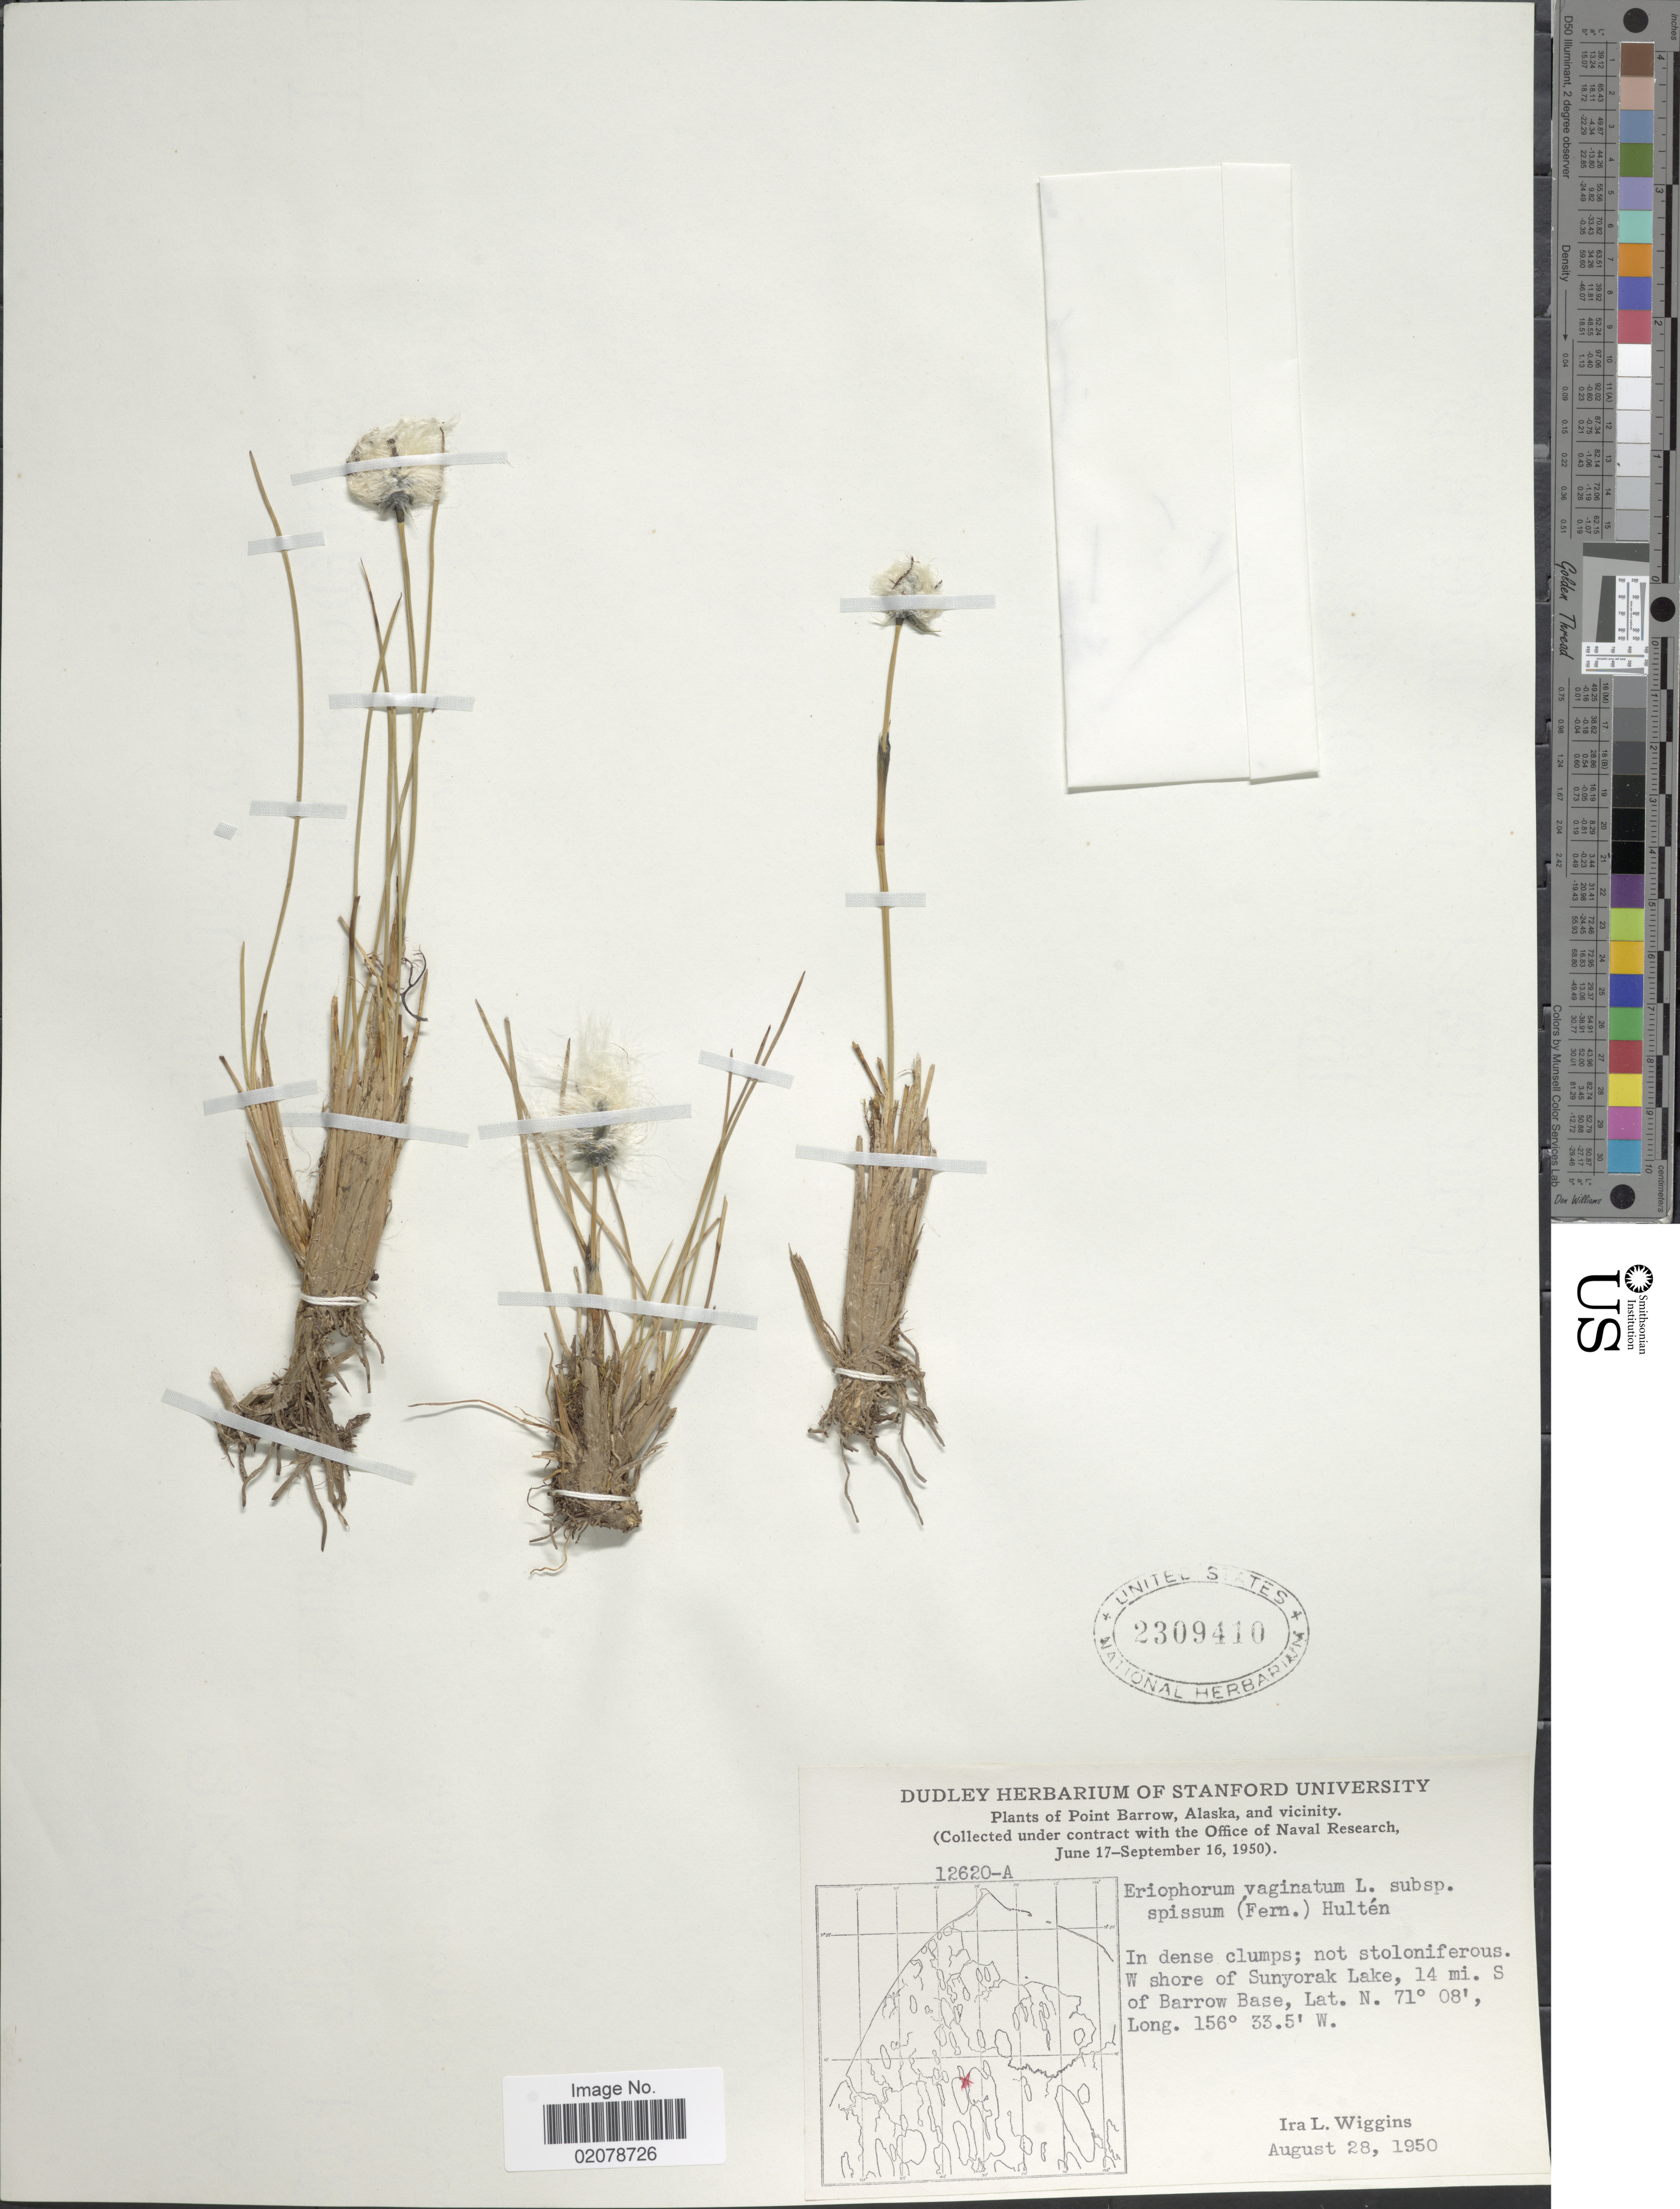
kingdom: Plantae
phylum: Tracheophyta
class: Liliopsida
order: Poales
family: Cyperaceae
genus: Eriophorum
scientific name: Eriophorum vaginatum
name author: L.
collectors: I. L. Wiggins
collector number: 12620-A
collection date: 1950-08-28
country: United States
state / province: Alaska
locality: Point Barrow, Alaska and vicinity. W shore of Sunyorak Lake, 14 mi. S of Barrow Base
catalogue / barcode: US 2309410